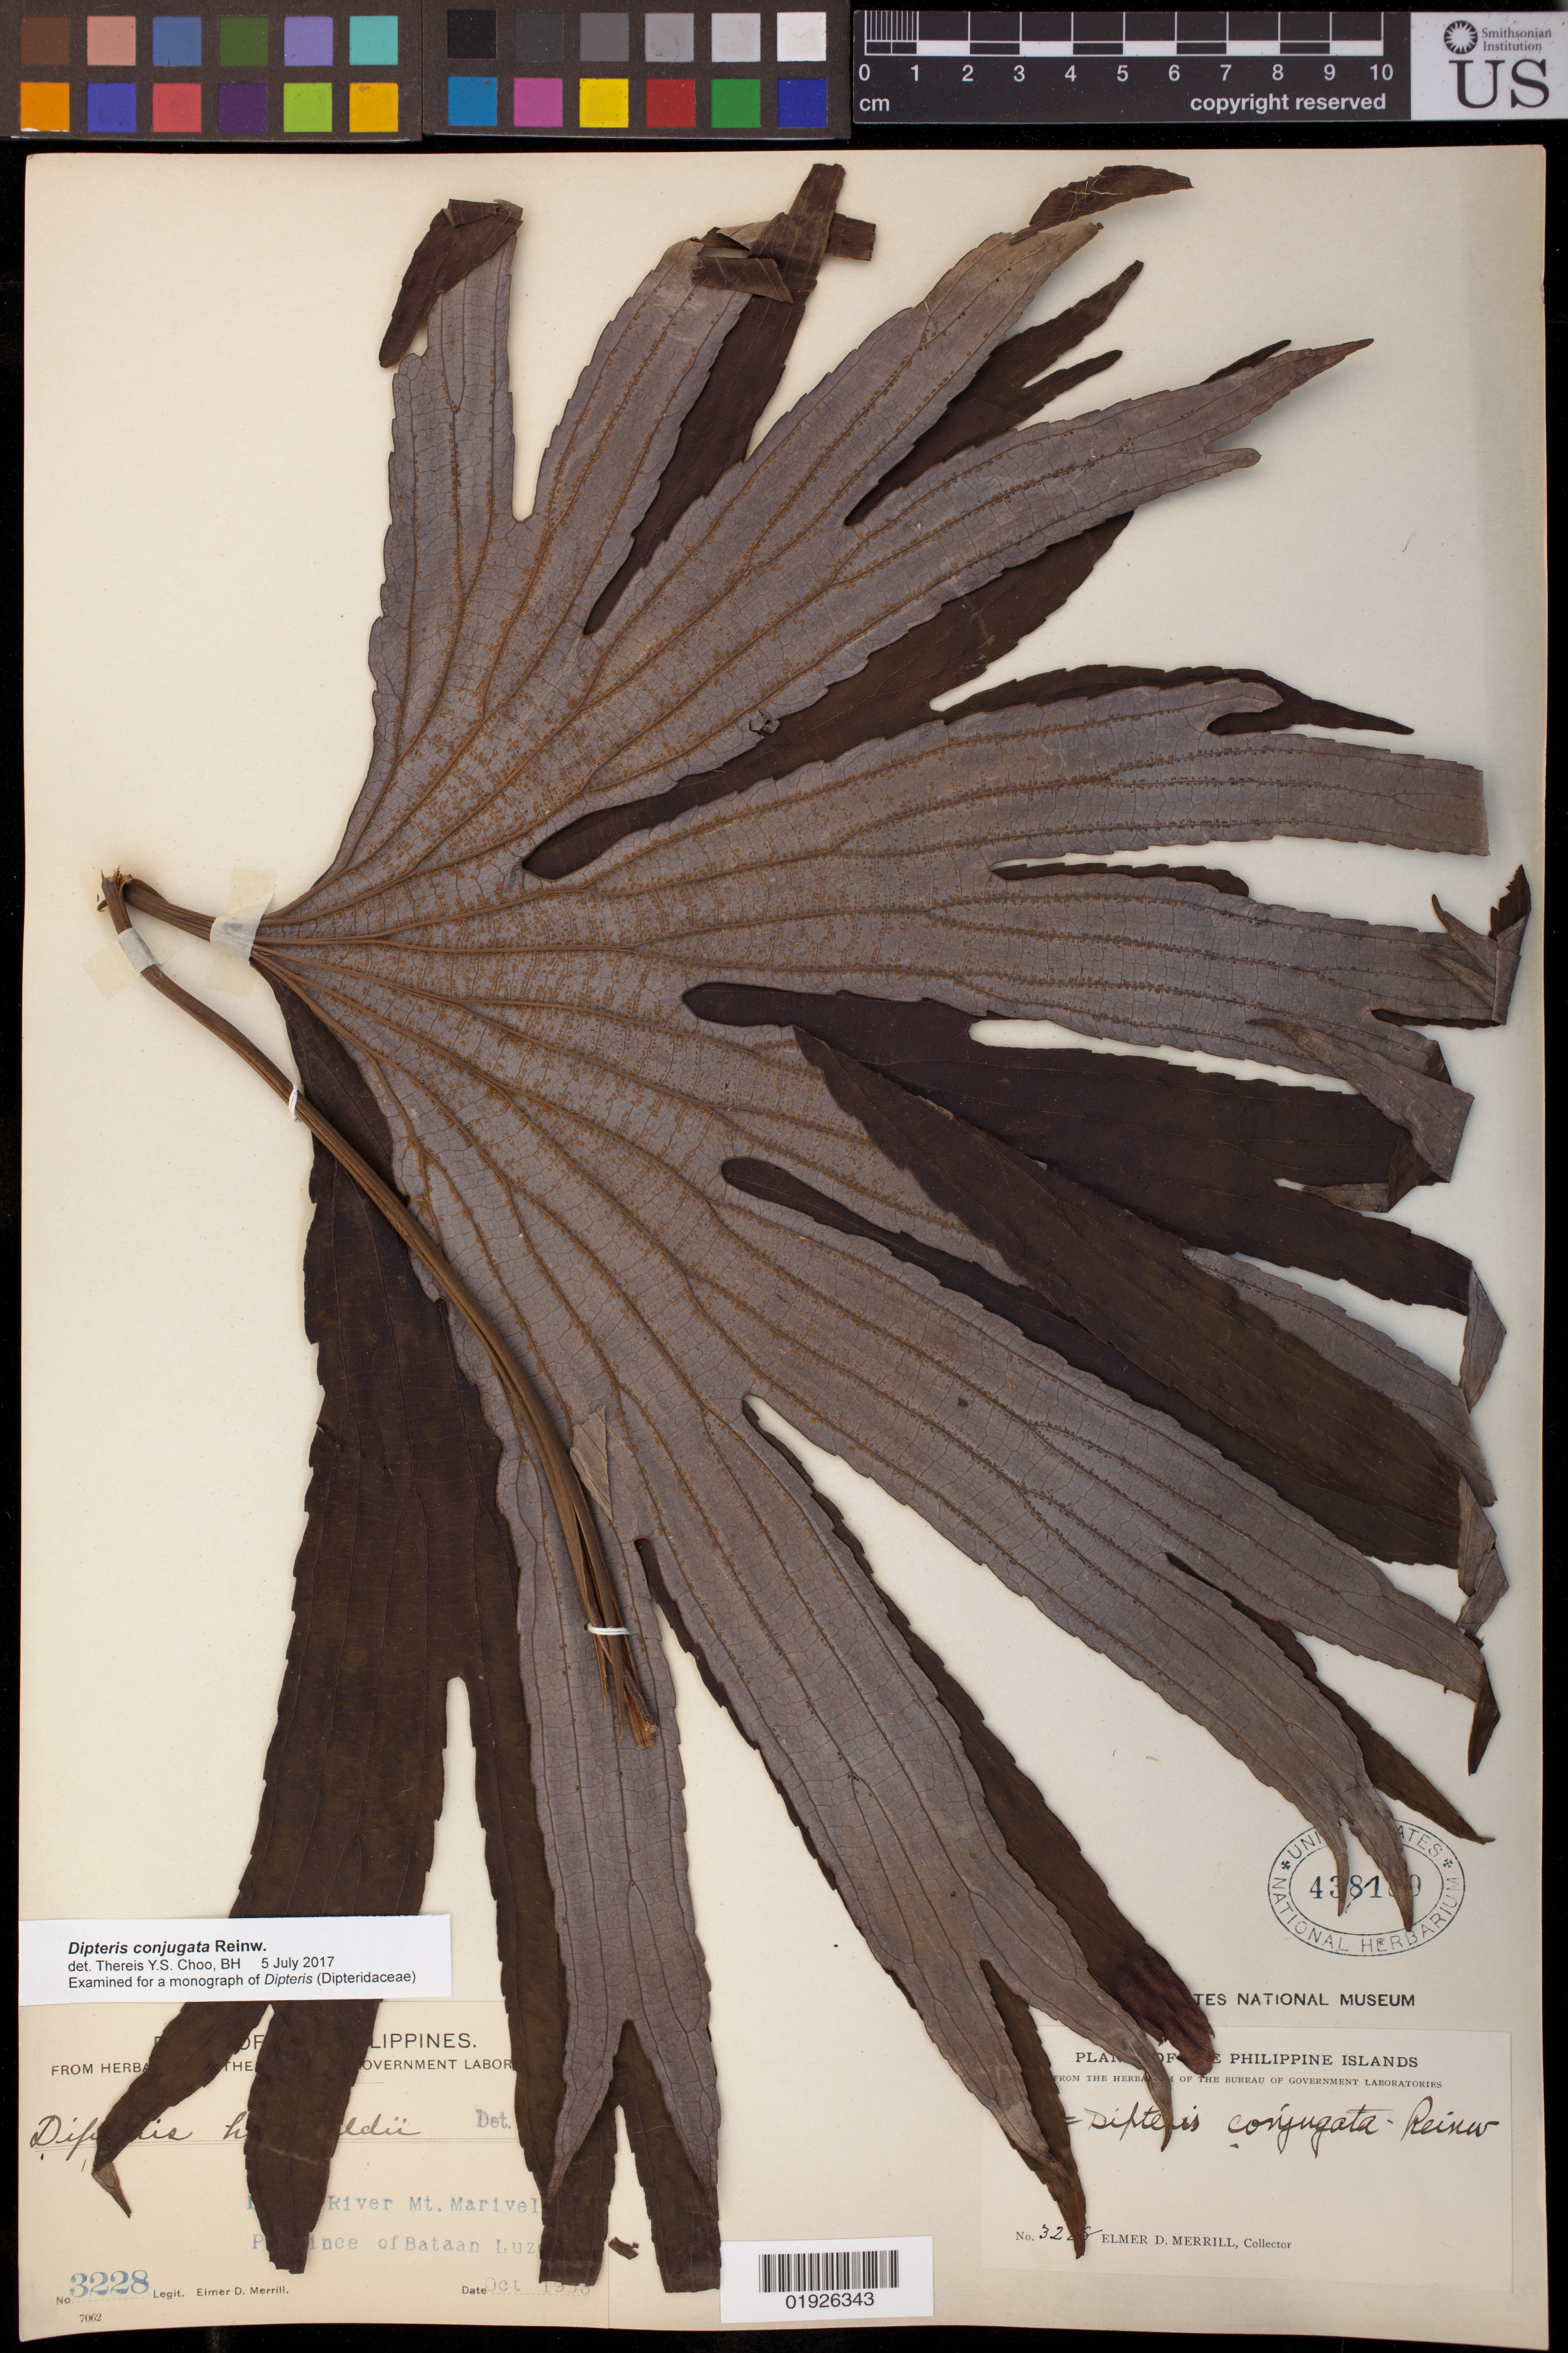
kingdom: Plantae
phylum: Tracheophyta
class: Polypodiopsida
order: Gleicheniales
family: Dipteridaceae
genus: Dipteris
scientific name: Dipteris conjugata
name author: Reinw.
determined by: Choo, Thereis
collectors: E. D. Merrill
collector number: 3228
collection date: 1903-10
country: Philippines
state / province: Central Luzon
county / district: Bataan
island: Luzon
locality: Lamao River, Mt Mariveles. Luzon.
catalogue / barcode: US 438189